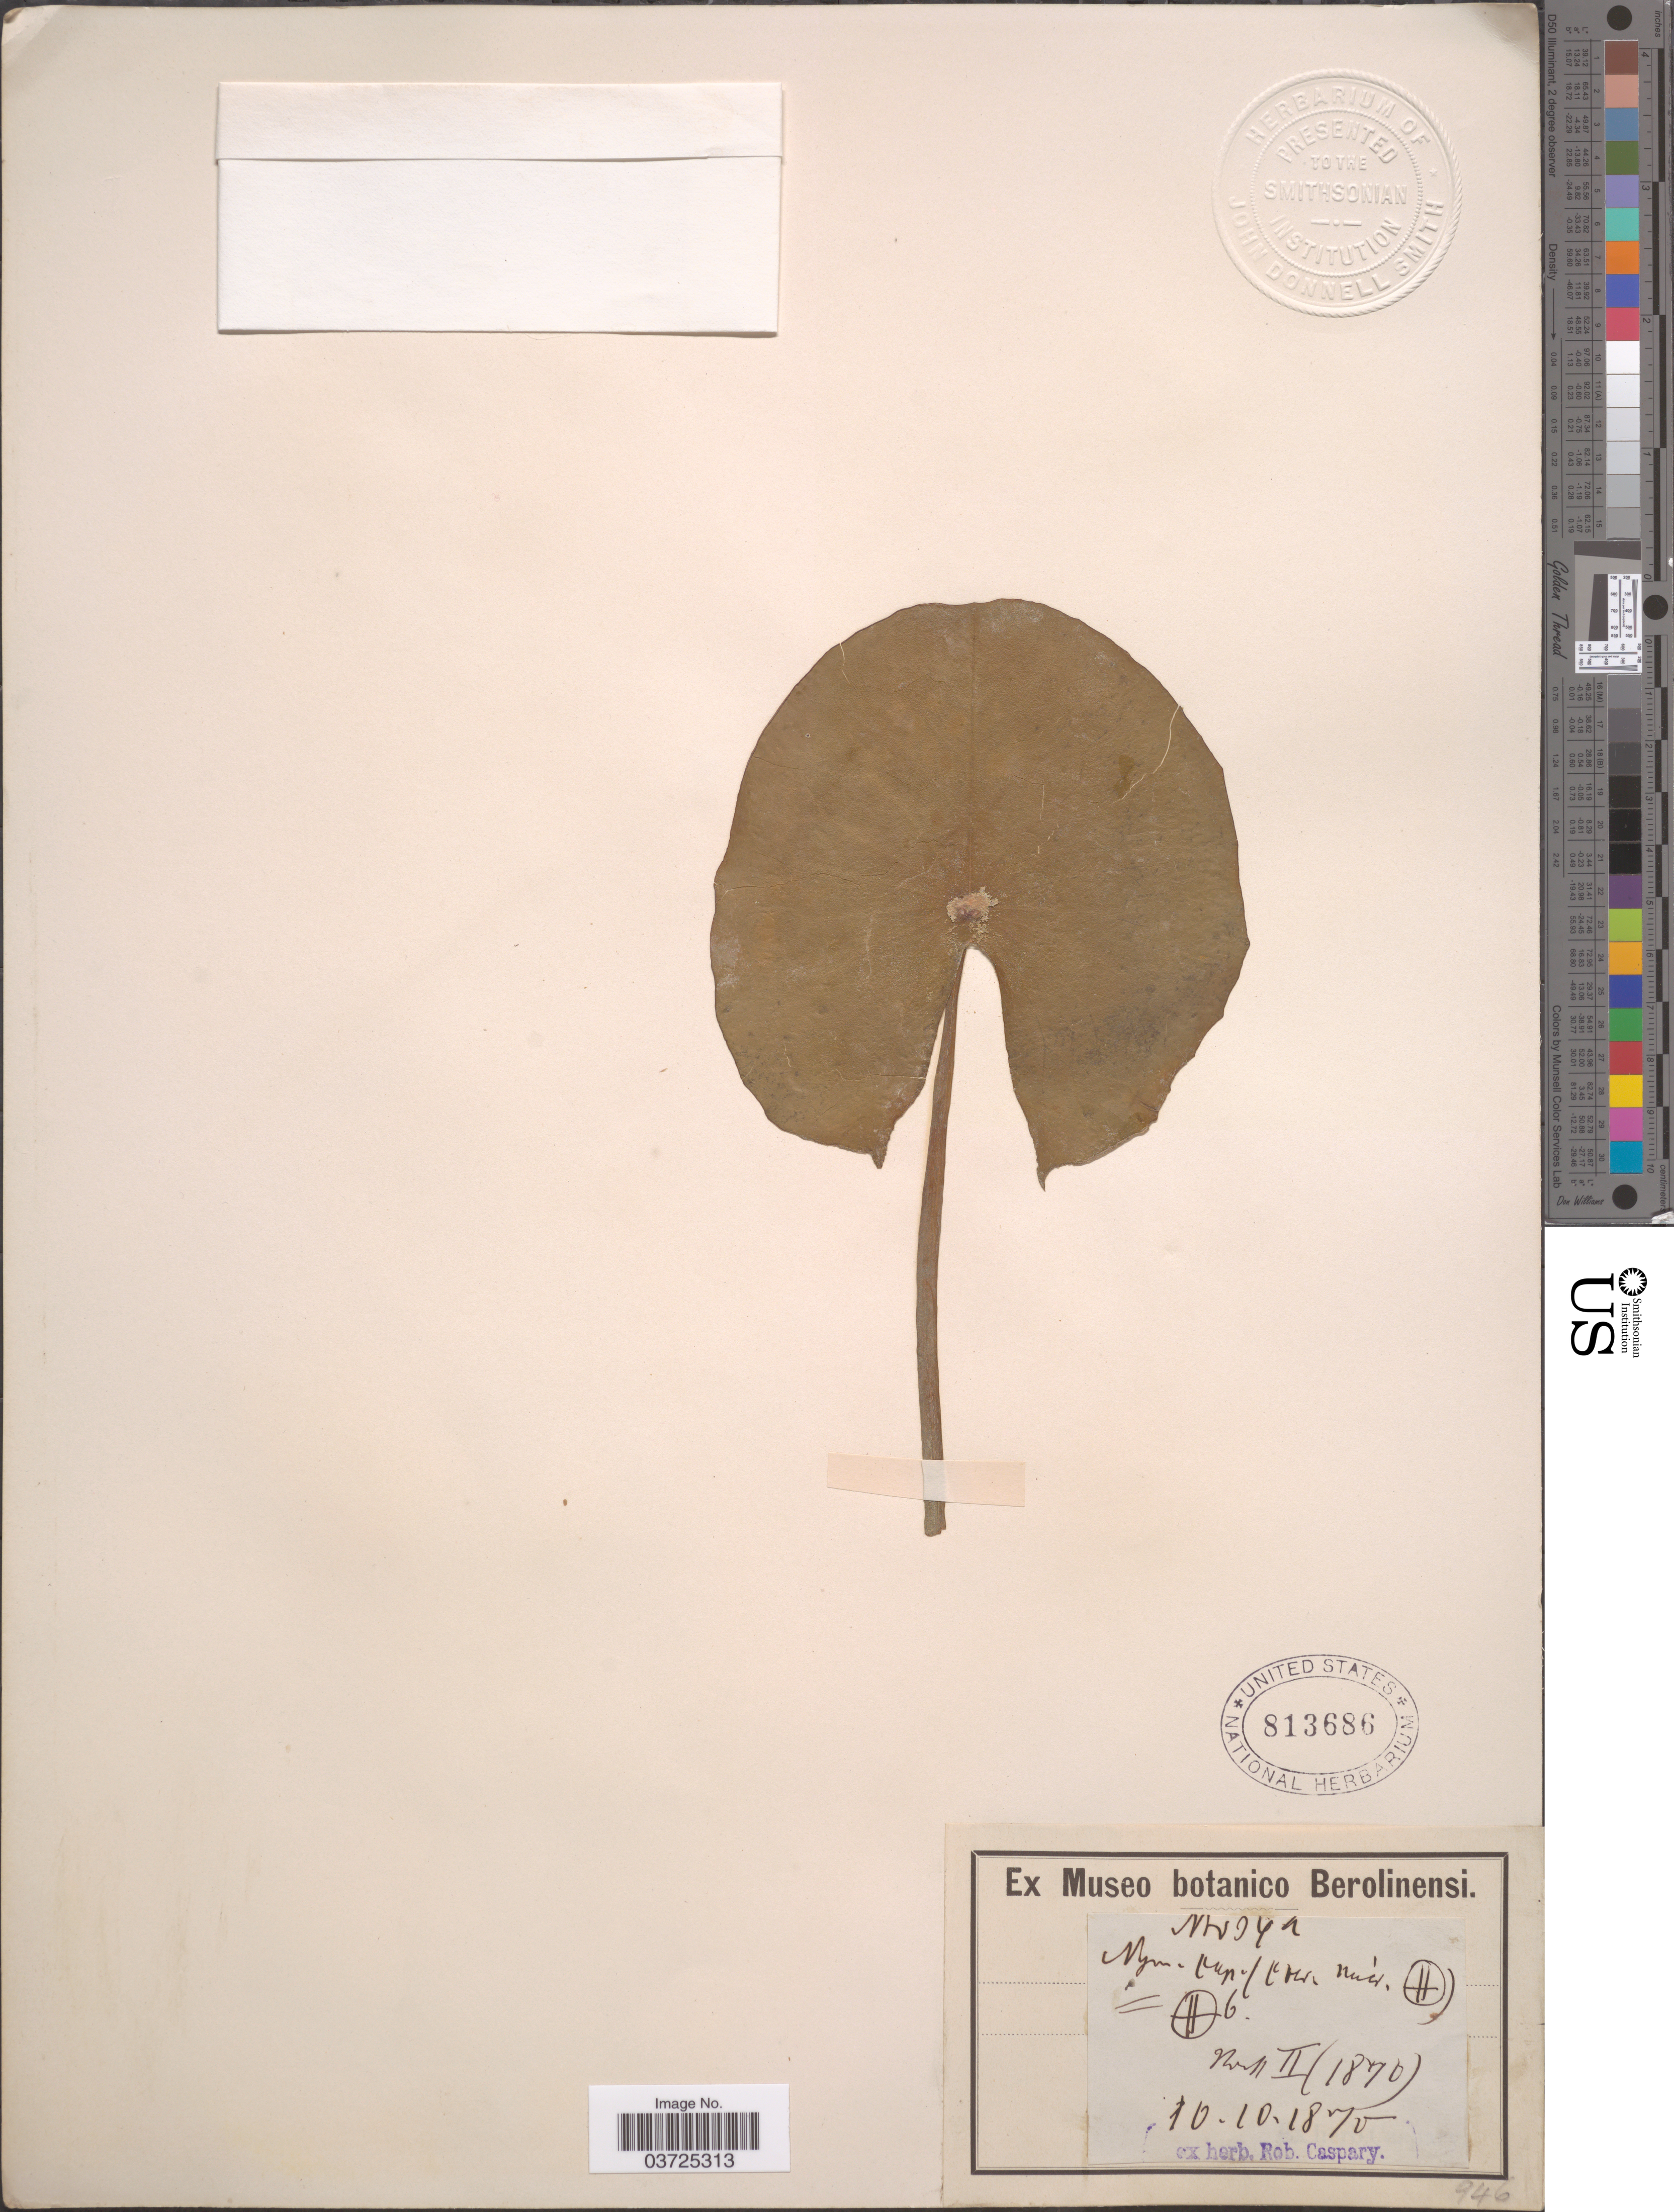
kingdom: Plantae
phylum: Tracheophyta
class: Magnoliopsida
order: Nymphaeales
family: Nymphaeaceae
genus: Nymphaea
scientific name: Nymphaea sp.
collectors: ex herb. Rob. Caspary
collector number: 34a?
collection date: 1870-10-10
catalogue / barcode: US 813686